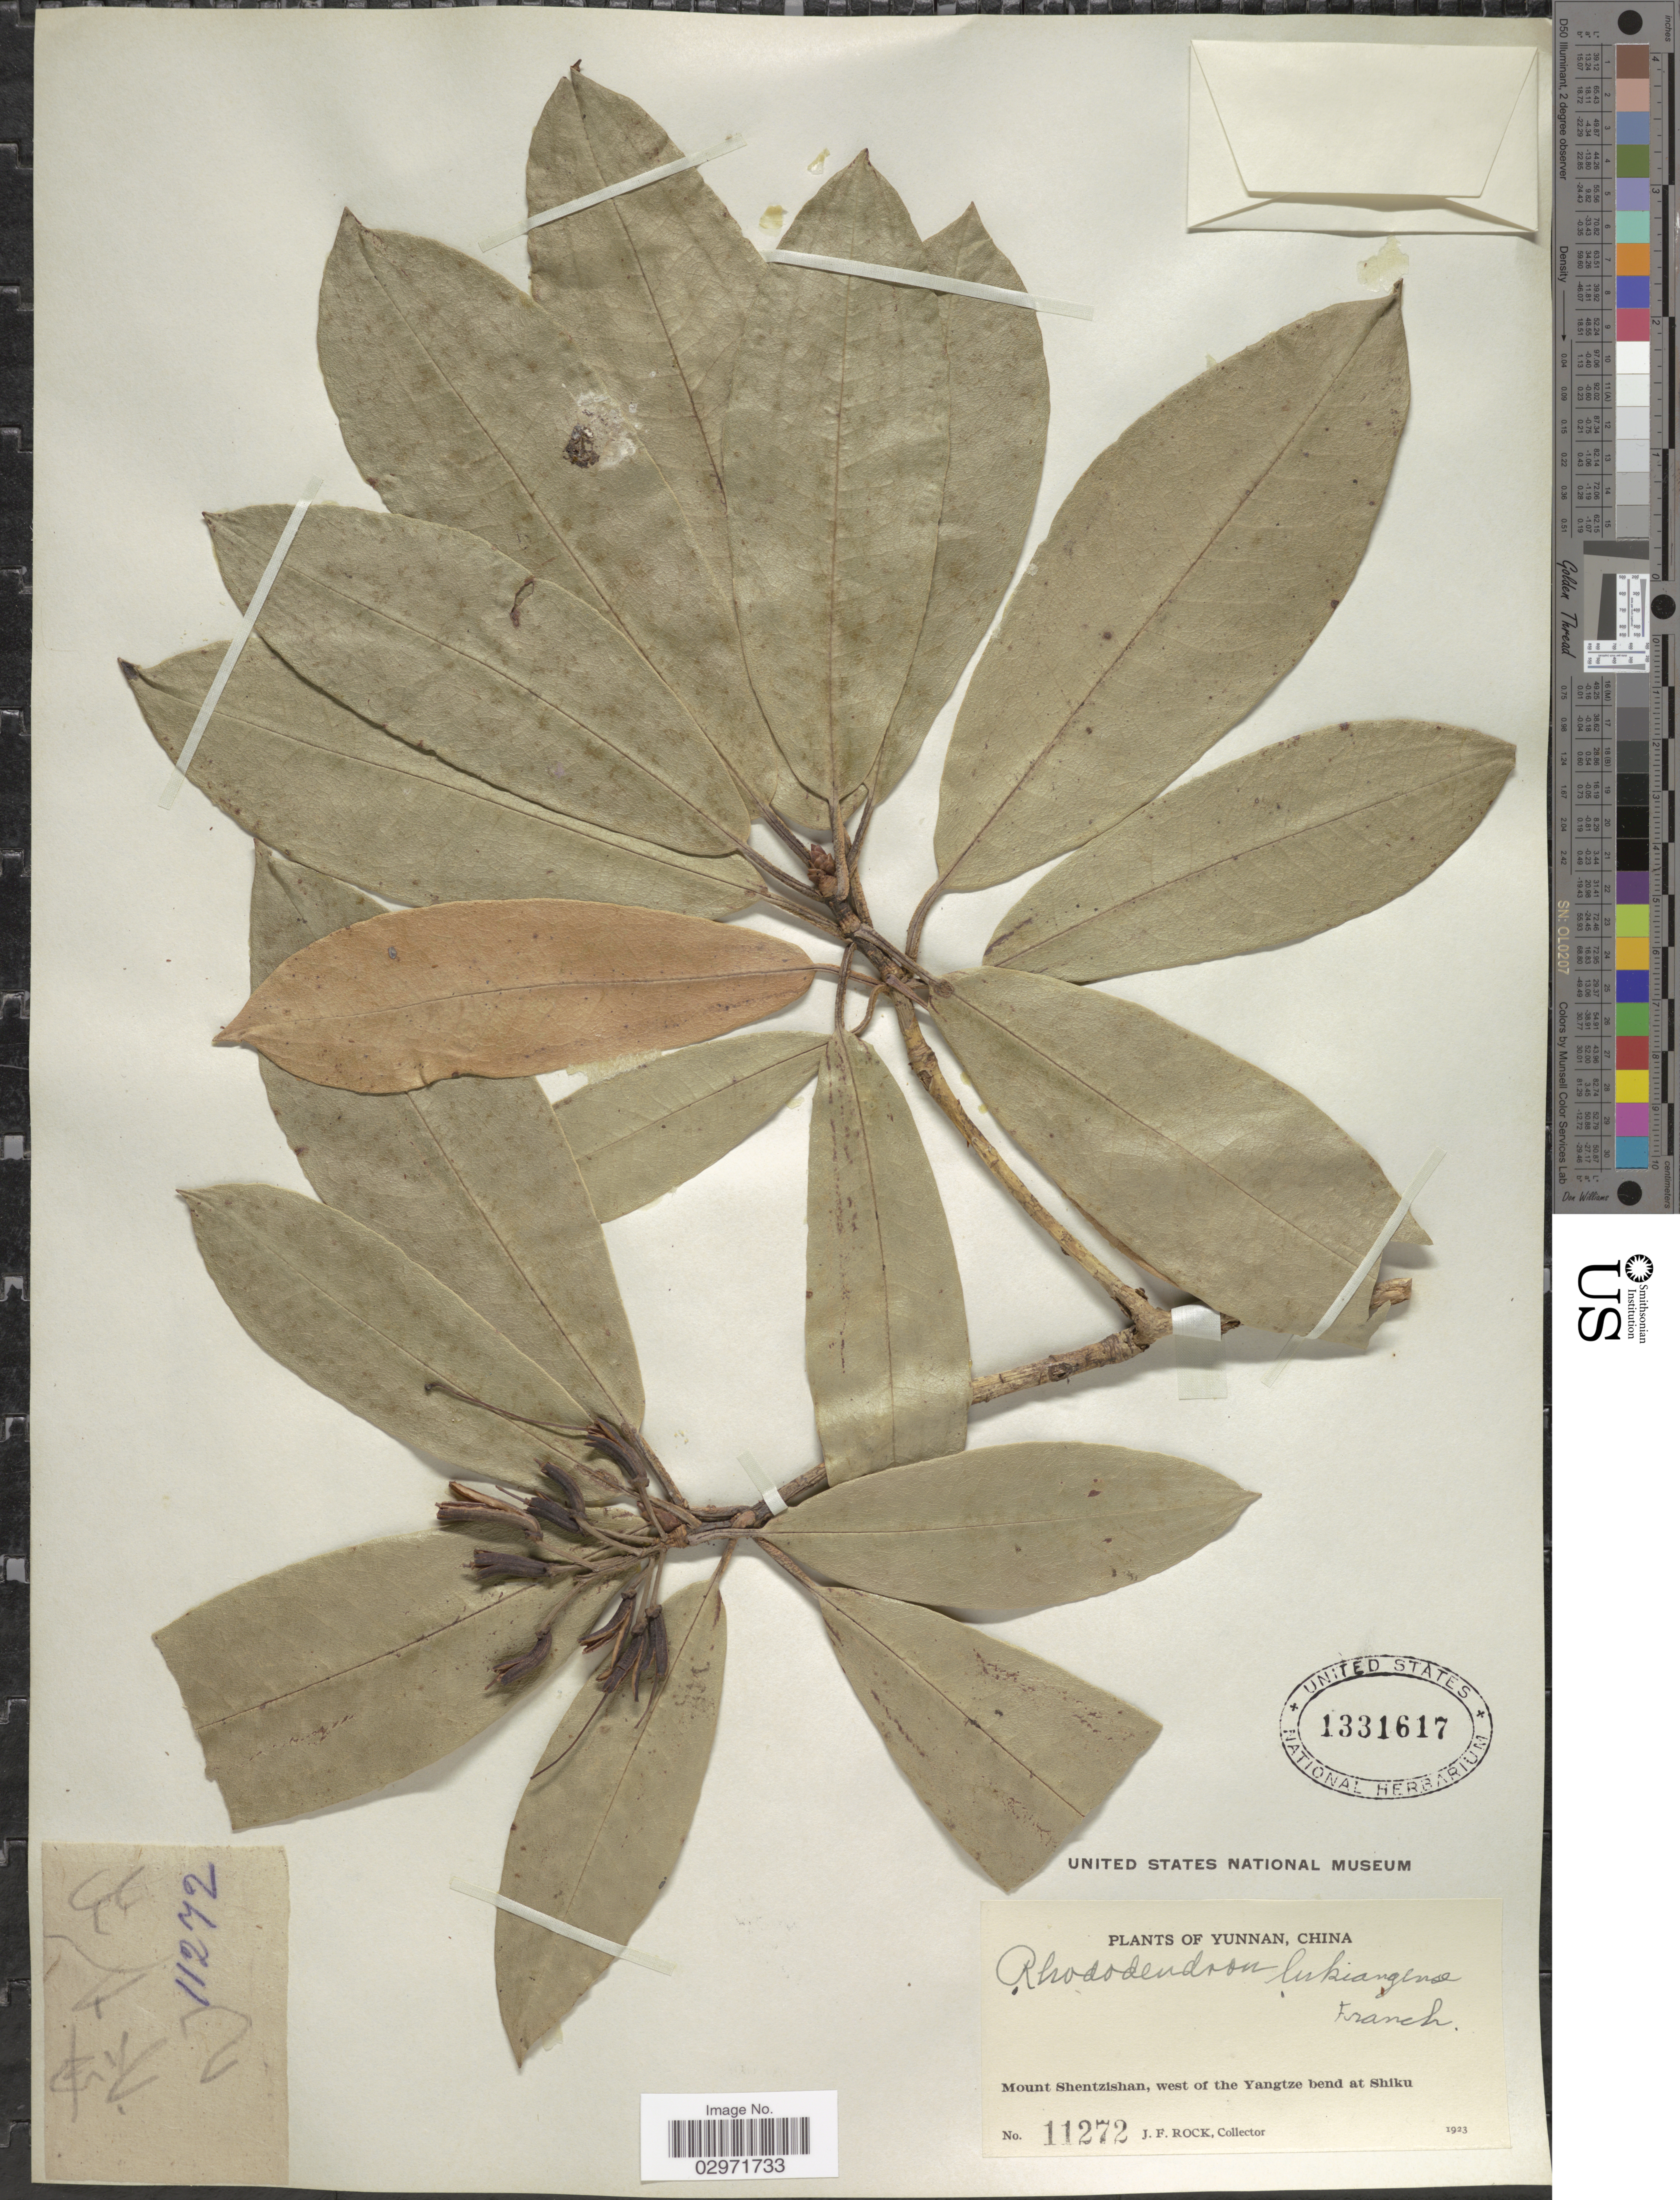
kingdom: Plantae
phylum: Tracheophyta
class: Magnoliopsida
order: Ericales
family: Ericaceae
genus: Rhododendron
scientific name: Rhododendron lukiangense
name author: Franch.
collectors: J. Rock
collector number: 11272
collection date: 1923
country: China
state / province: Yunnan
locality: Mount Shentzishan, west of the Yangtze bend at Shiku.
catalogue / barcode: US 1331617